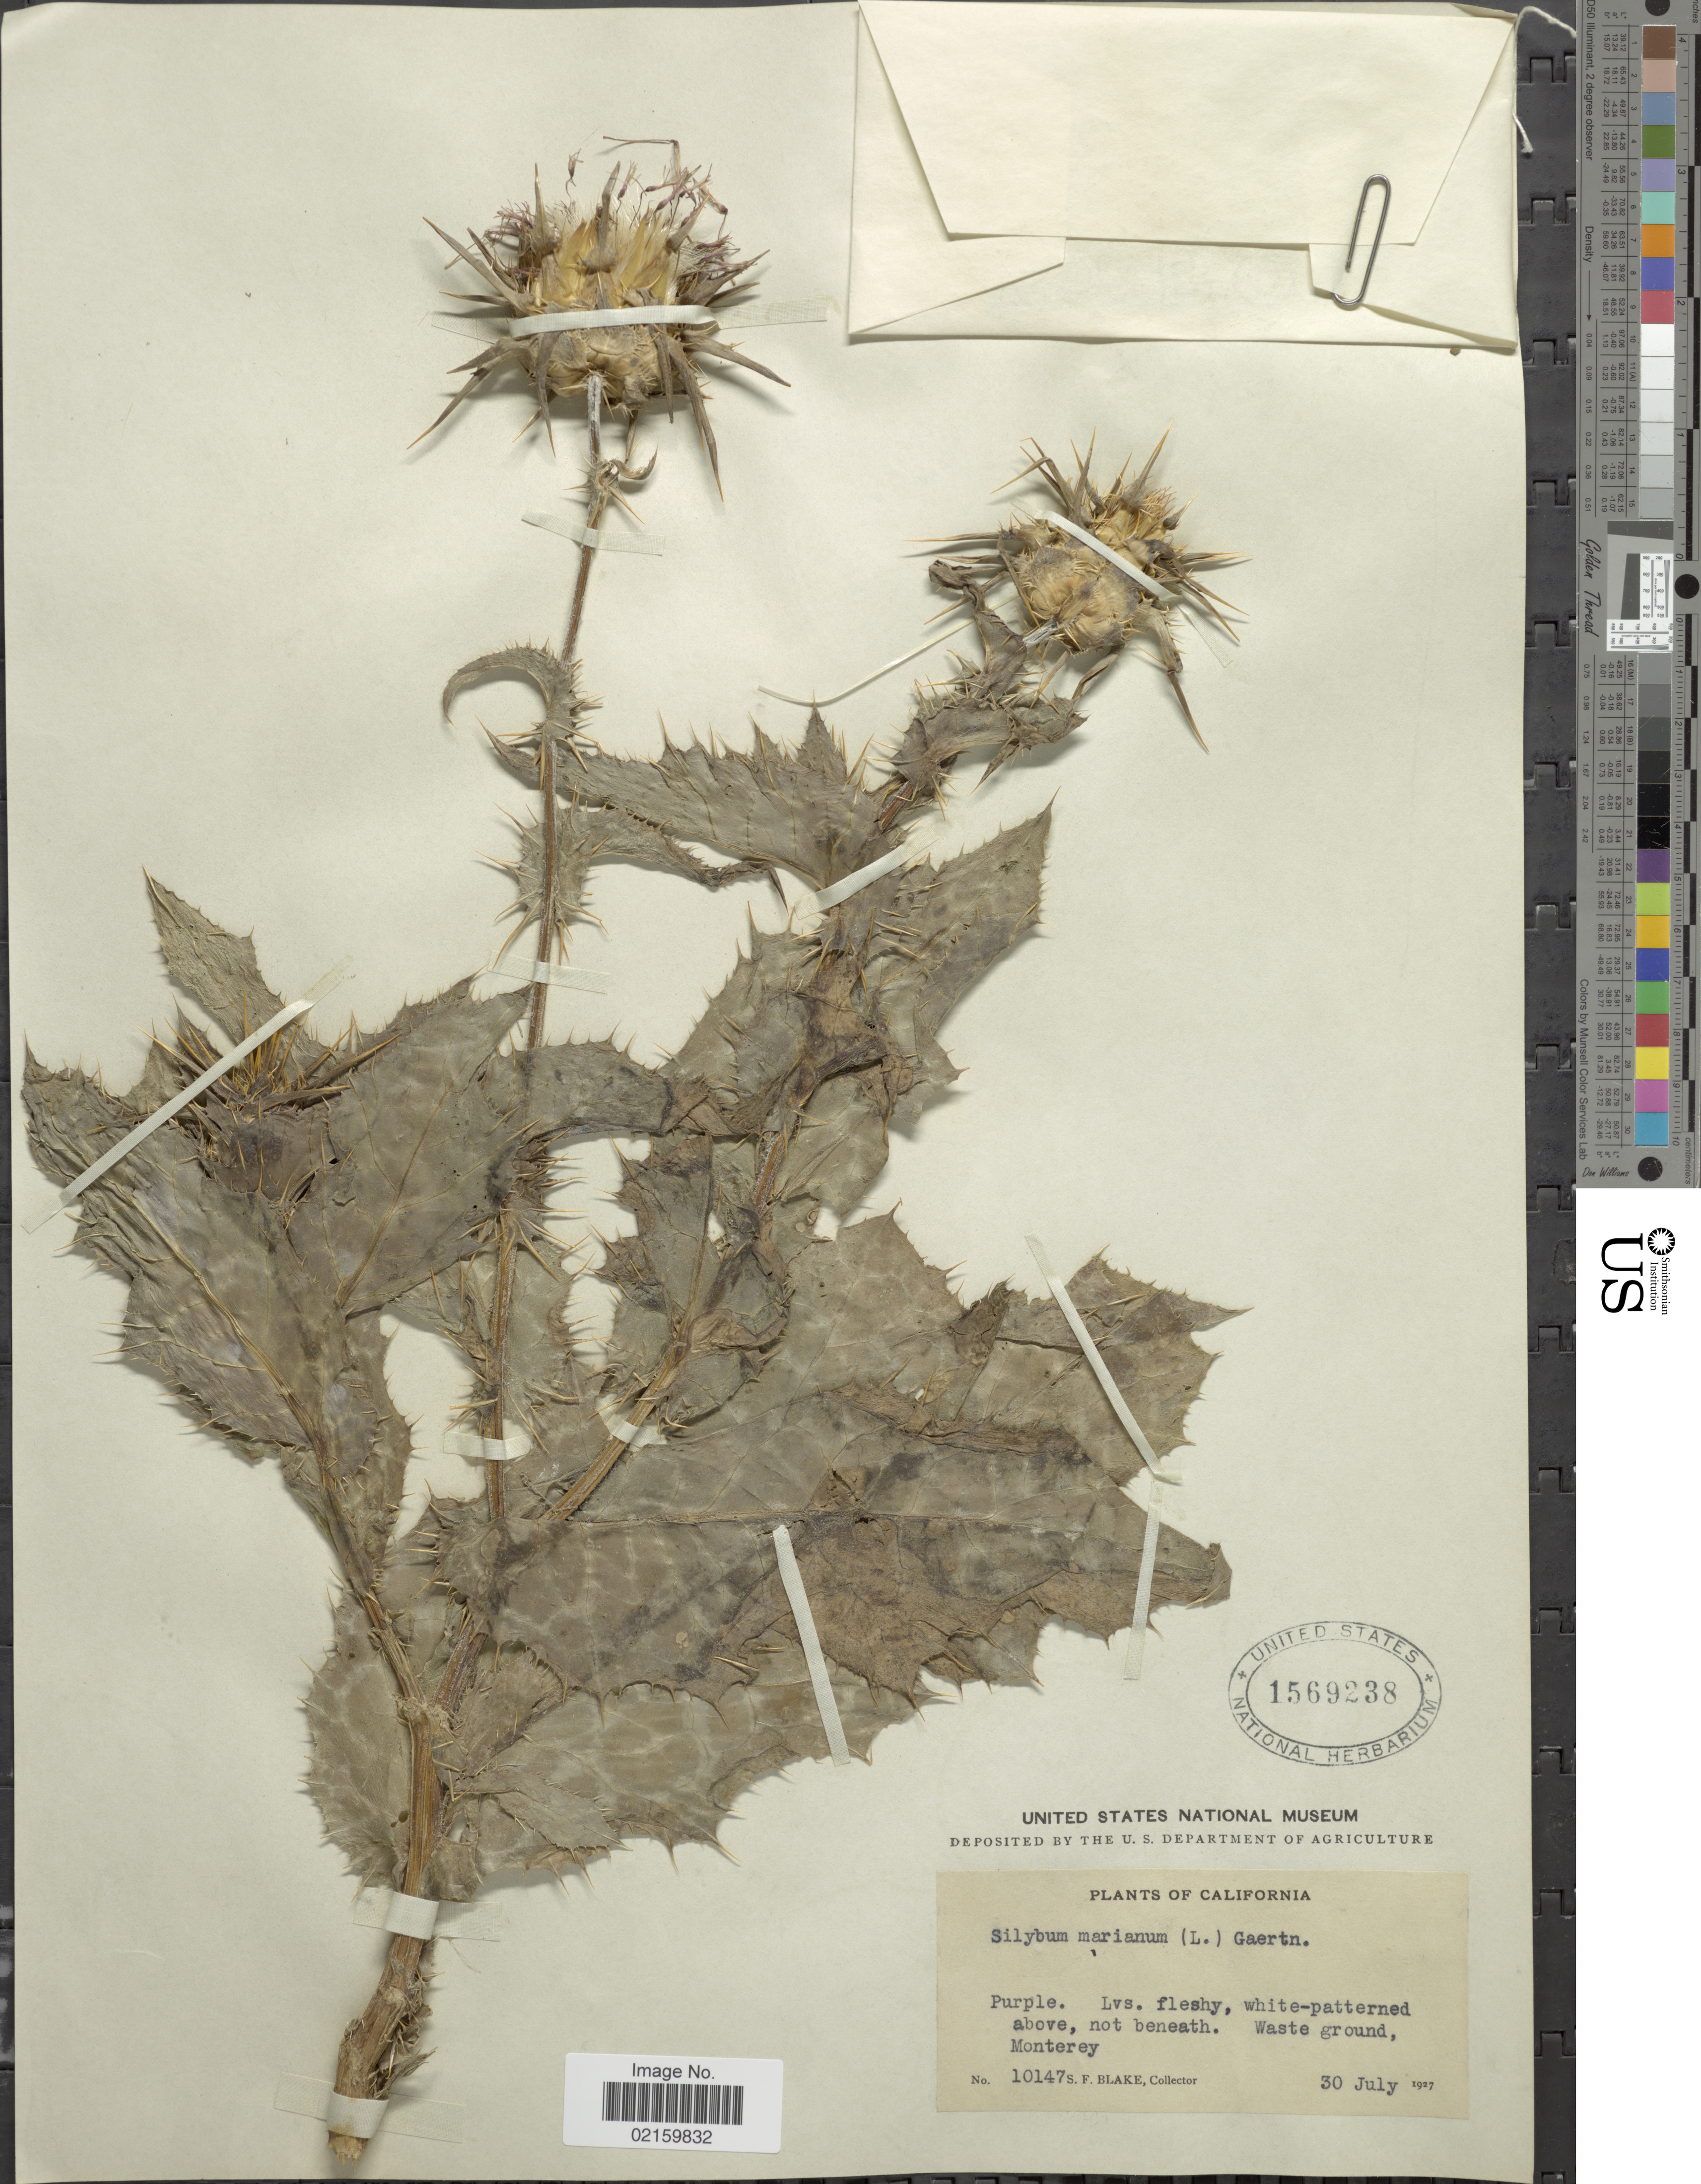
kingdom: Plantae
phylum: Tracheophyta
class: Magnoliopsida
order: Asterales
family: Asteraceae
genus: Silybum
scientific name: Silybum marianum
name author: (L.) Gaertn.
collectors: S. Blake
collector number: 10147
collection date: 1927-07-30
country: United States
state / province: California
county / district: Monterey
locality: California, Monterey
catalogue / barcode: US 1569238